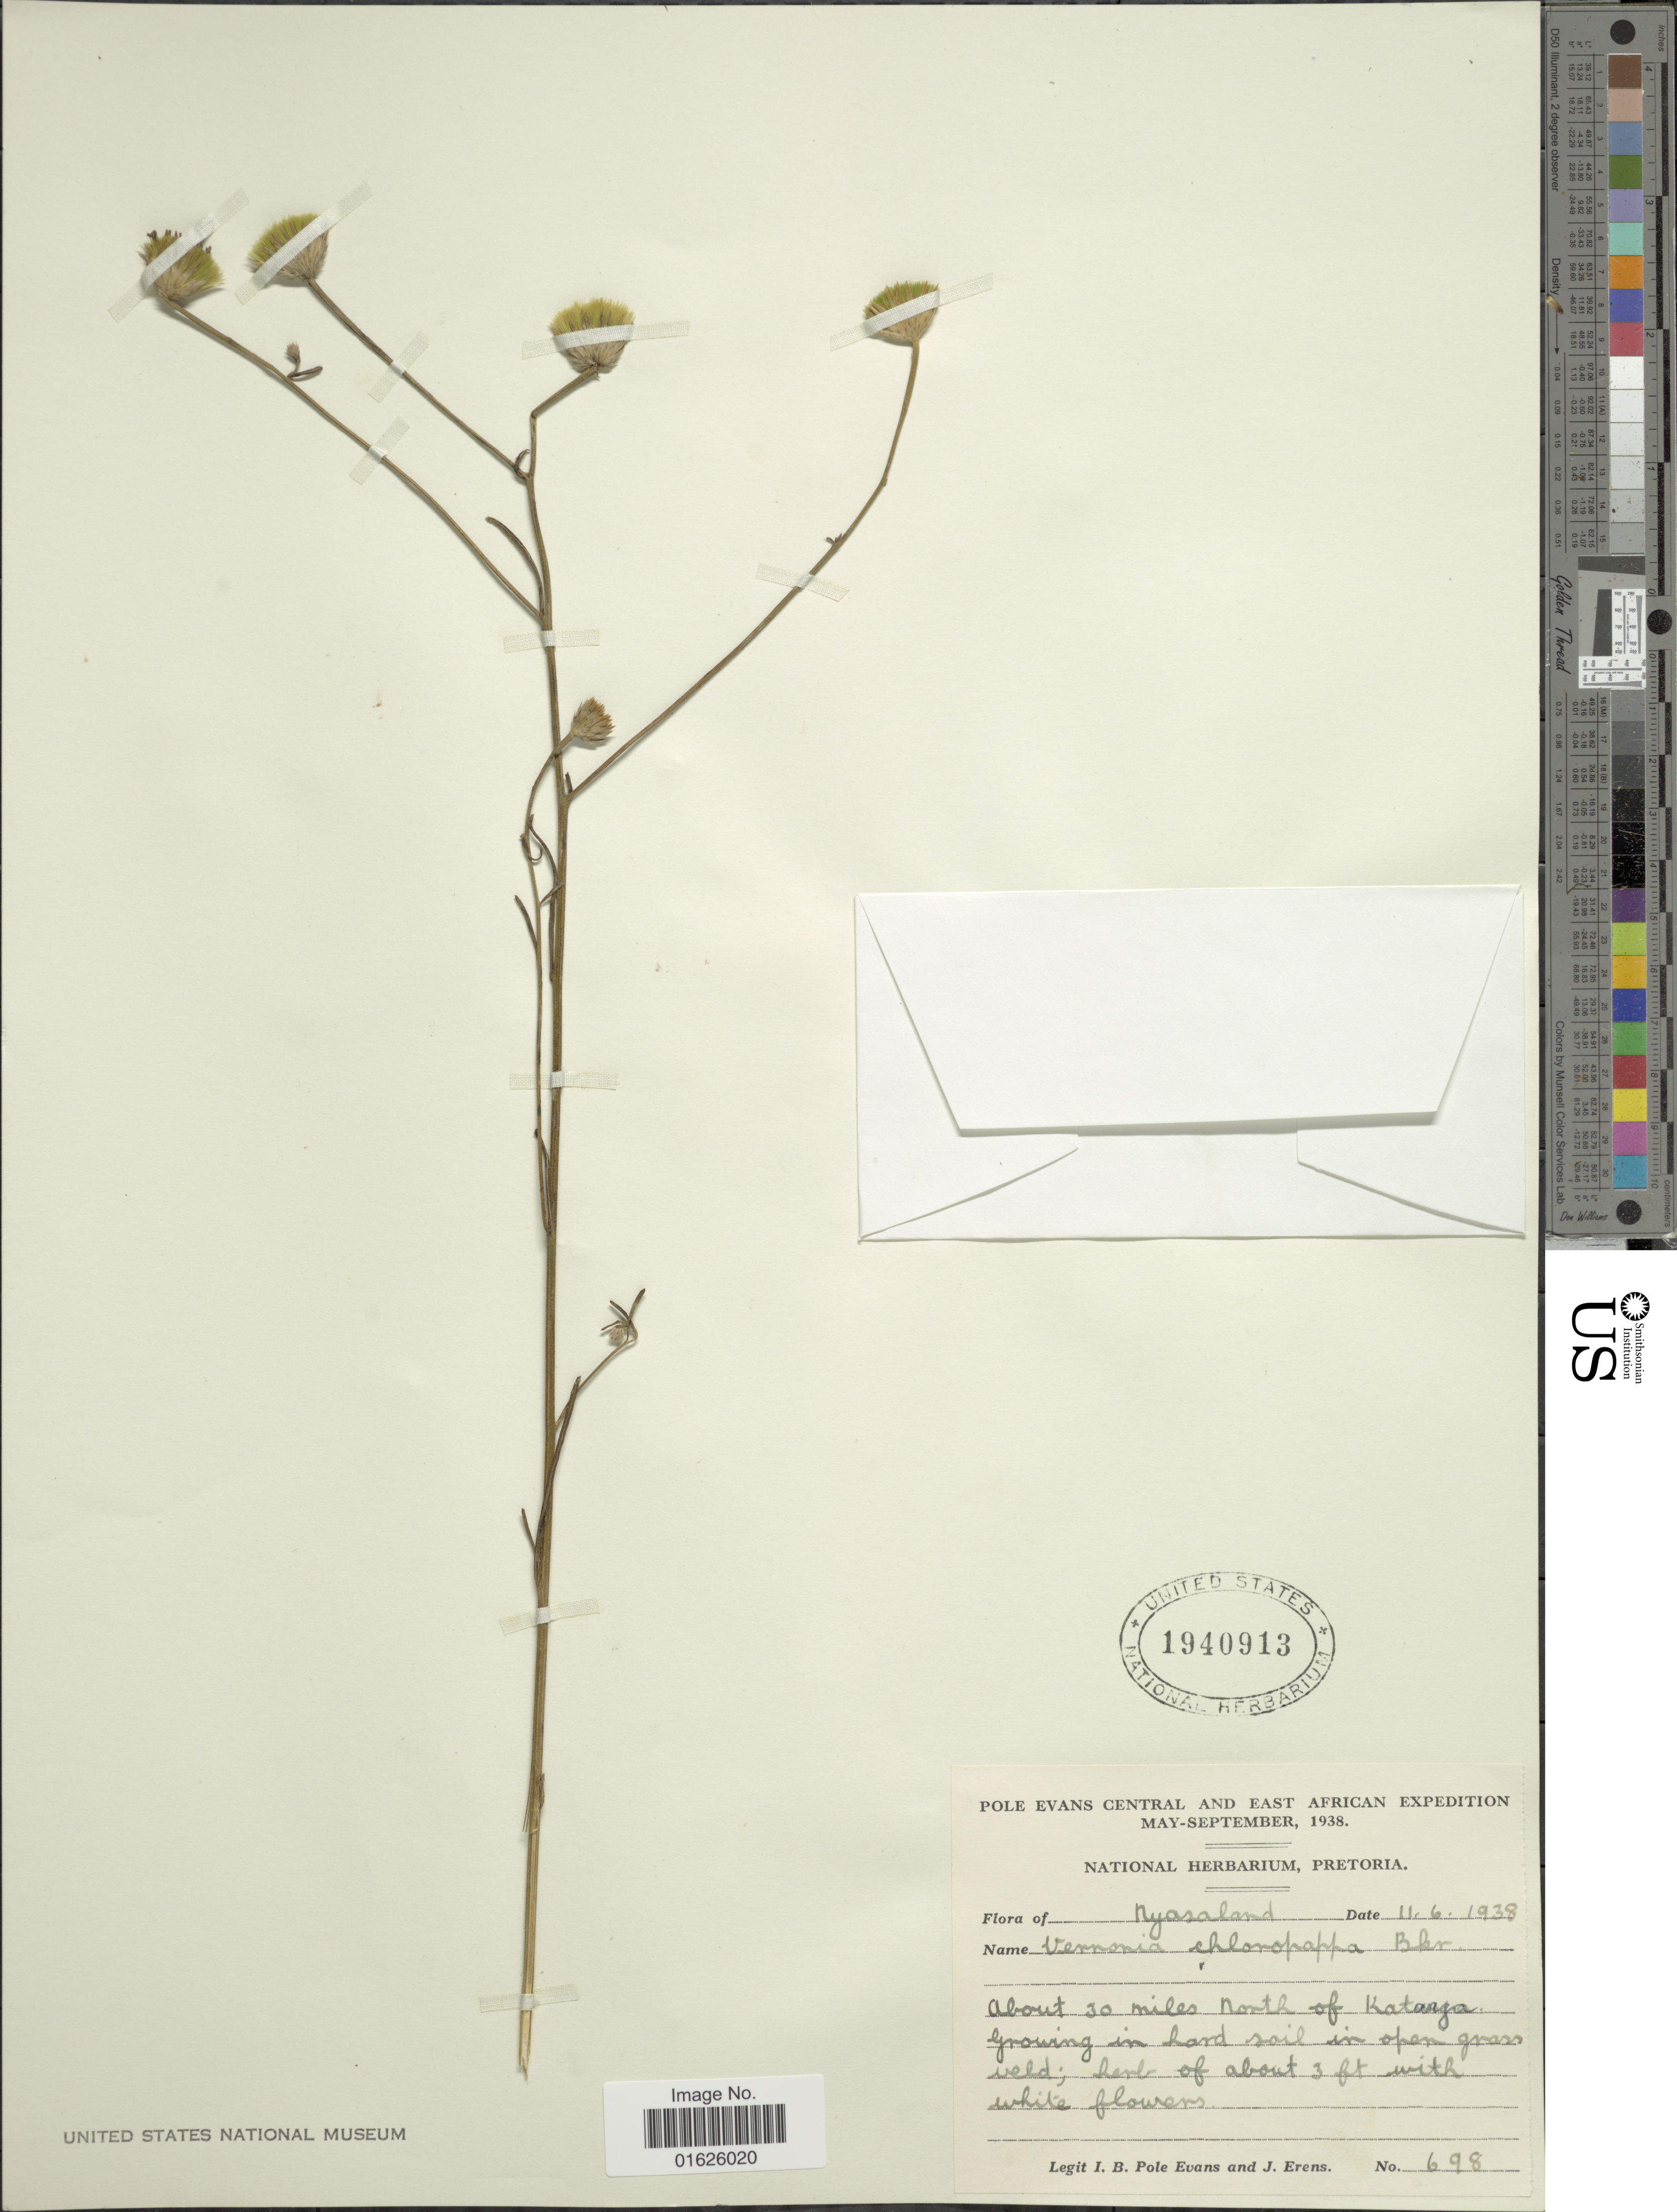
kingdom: Plantae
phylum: Tracheophyta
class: Magnoliopsida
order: Asterales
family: Asteraceae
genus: Polydora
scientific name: Polydora chloropappa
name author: (Baker) H. Rob.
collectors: I. B. Pole-Evans & J. Erens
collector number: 698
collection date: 1938-06-11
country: Congo, Democratic Republic of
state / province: Lualaba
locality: Vernay Nyasaland, Nyasaland, about 30 miles North of Katanga.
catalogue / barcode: US 1940913